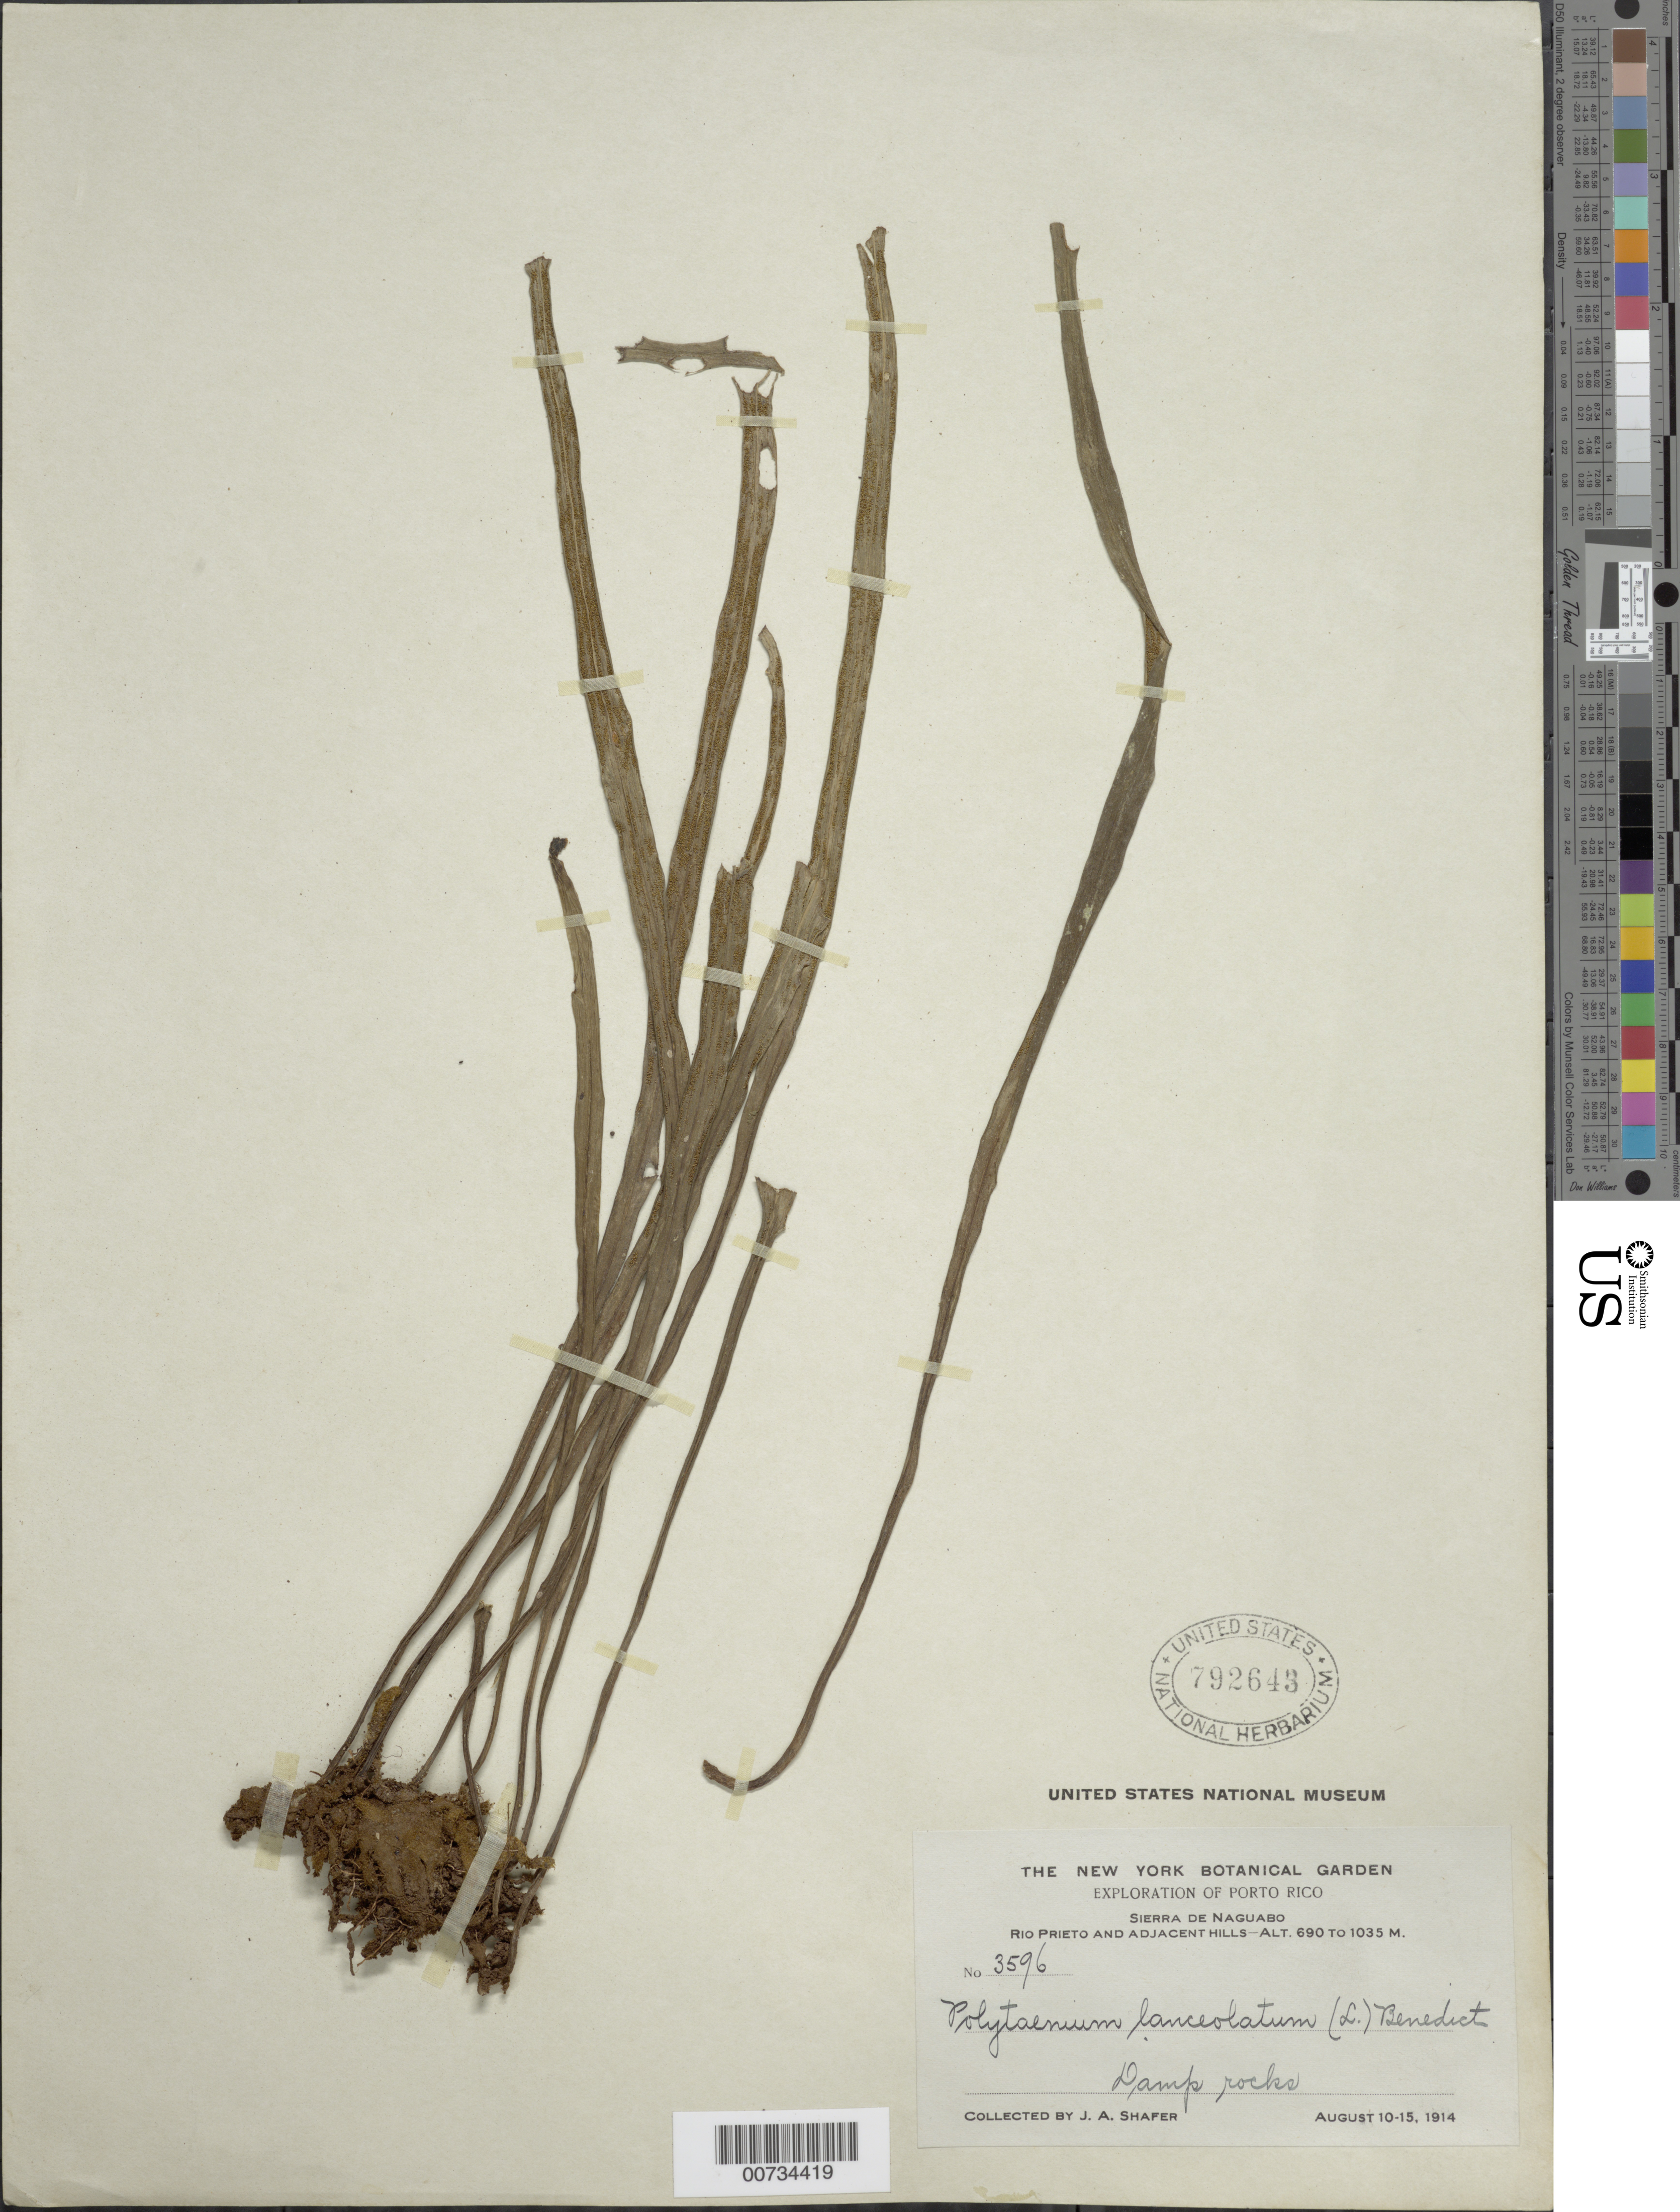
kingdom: Plantae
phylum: Tracheophyta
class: Polypodiopsida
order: Polypodiales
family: Pteridaceae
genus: Polytaenium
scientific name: Polytaenium lanceolatum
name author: (L.) Desv.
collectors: J. A. Shafer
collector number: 3596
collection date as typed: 10 Aug 1914 to 15 Aug 1914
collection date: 1914-08-10/1914-08-15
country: Puerto Rico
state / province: Naguabo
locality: Sierra de Naguabo, Rio Prieto and Adjacent Hills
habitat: Damp rocks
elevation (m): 690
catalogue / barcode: US 792643